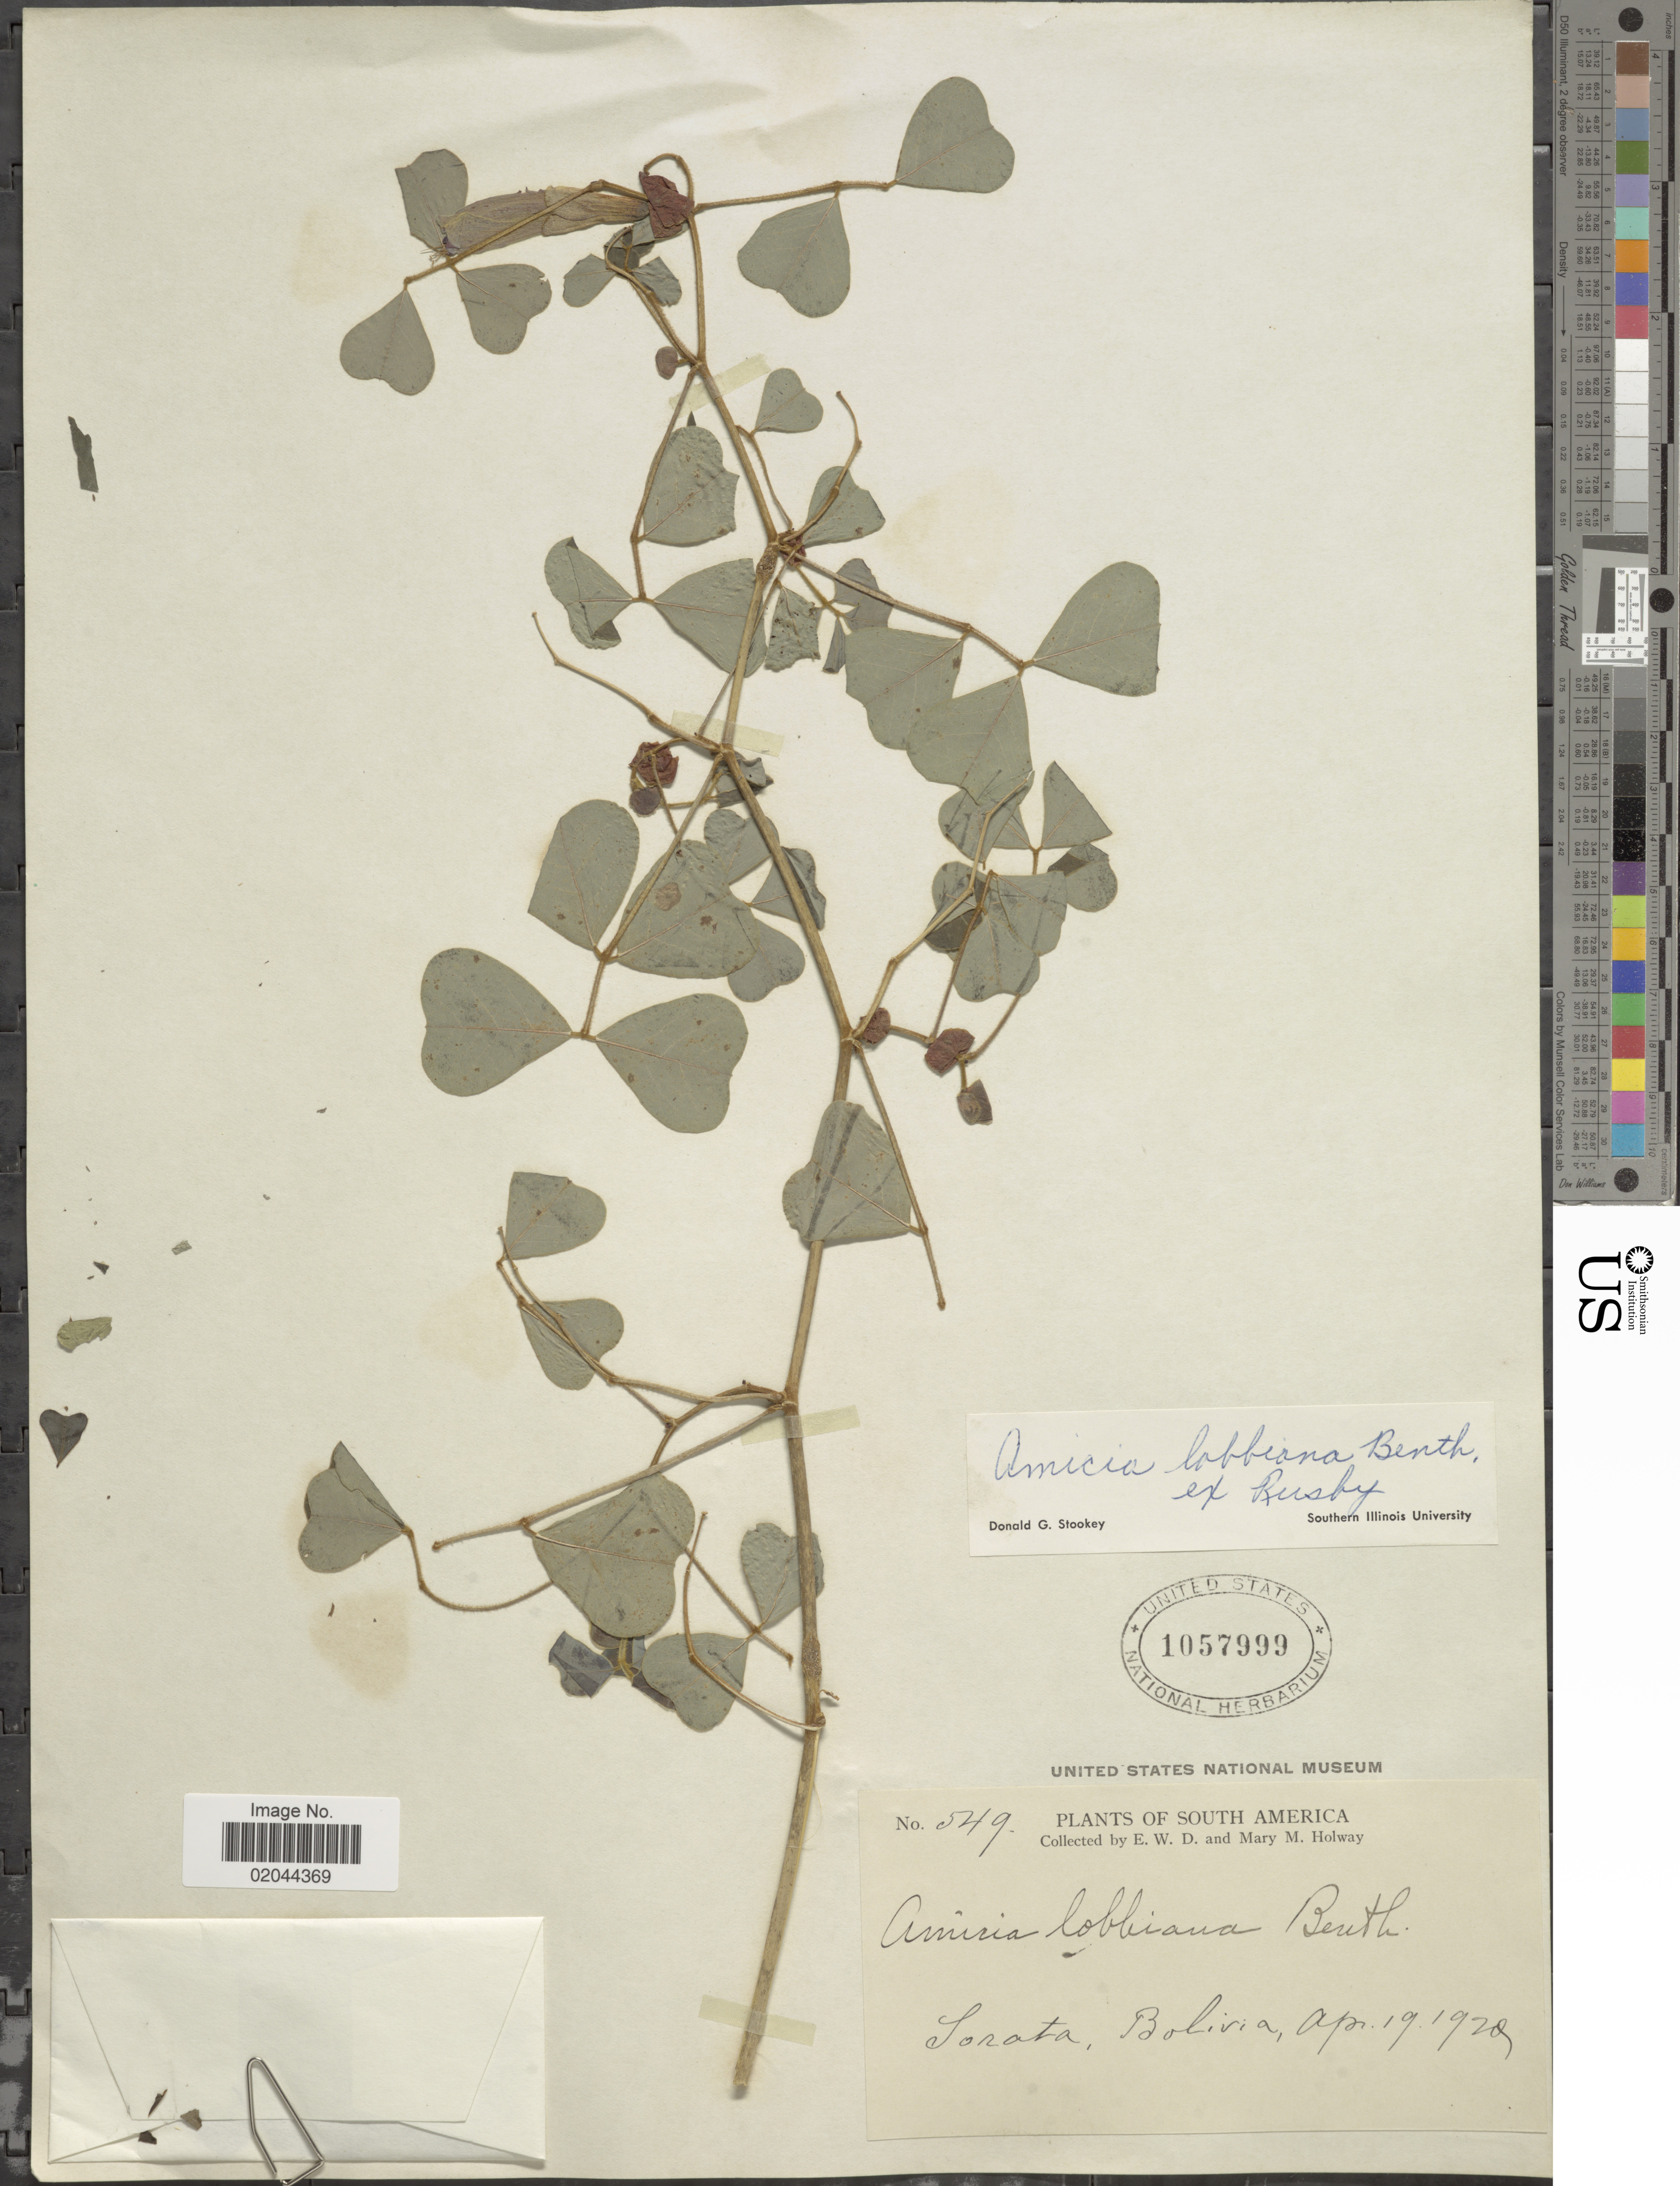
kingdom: Plantae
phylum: Tracheophyta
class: Magnoliopsida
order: Fabales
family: Fabaceae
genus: Amicia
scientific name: Amicia lobbiana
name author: Benth. ex Rusby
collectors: E. W. D. Holway & M. M. Holway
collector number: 549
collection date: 1929-10-19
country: Bolivia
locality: South America, Sorata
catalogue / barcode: US 1057999